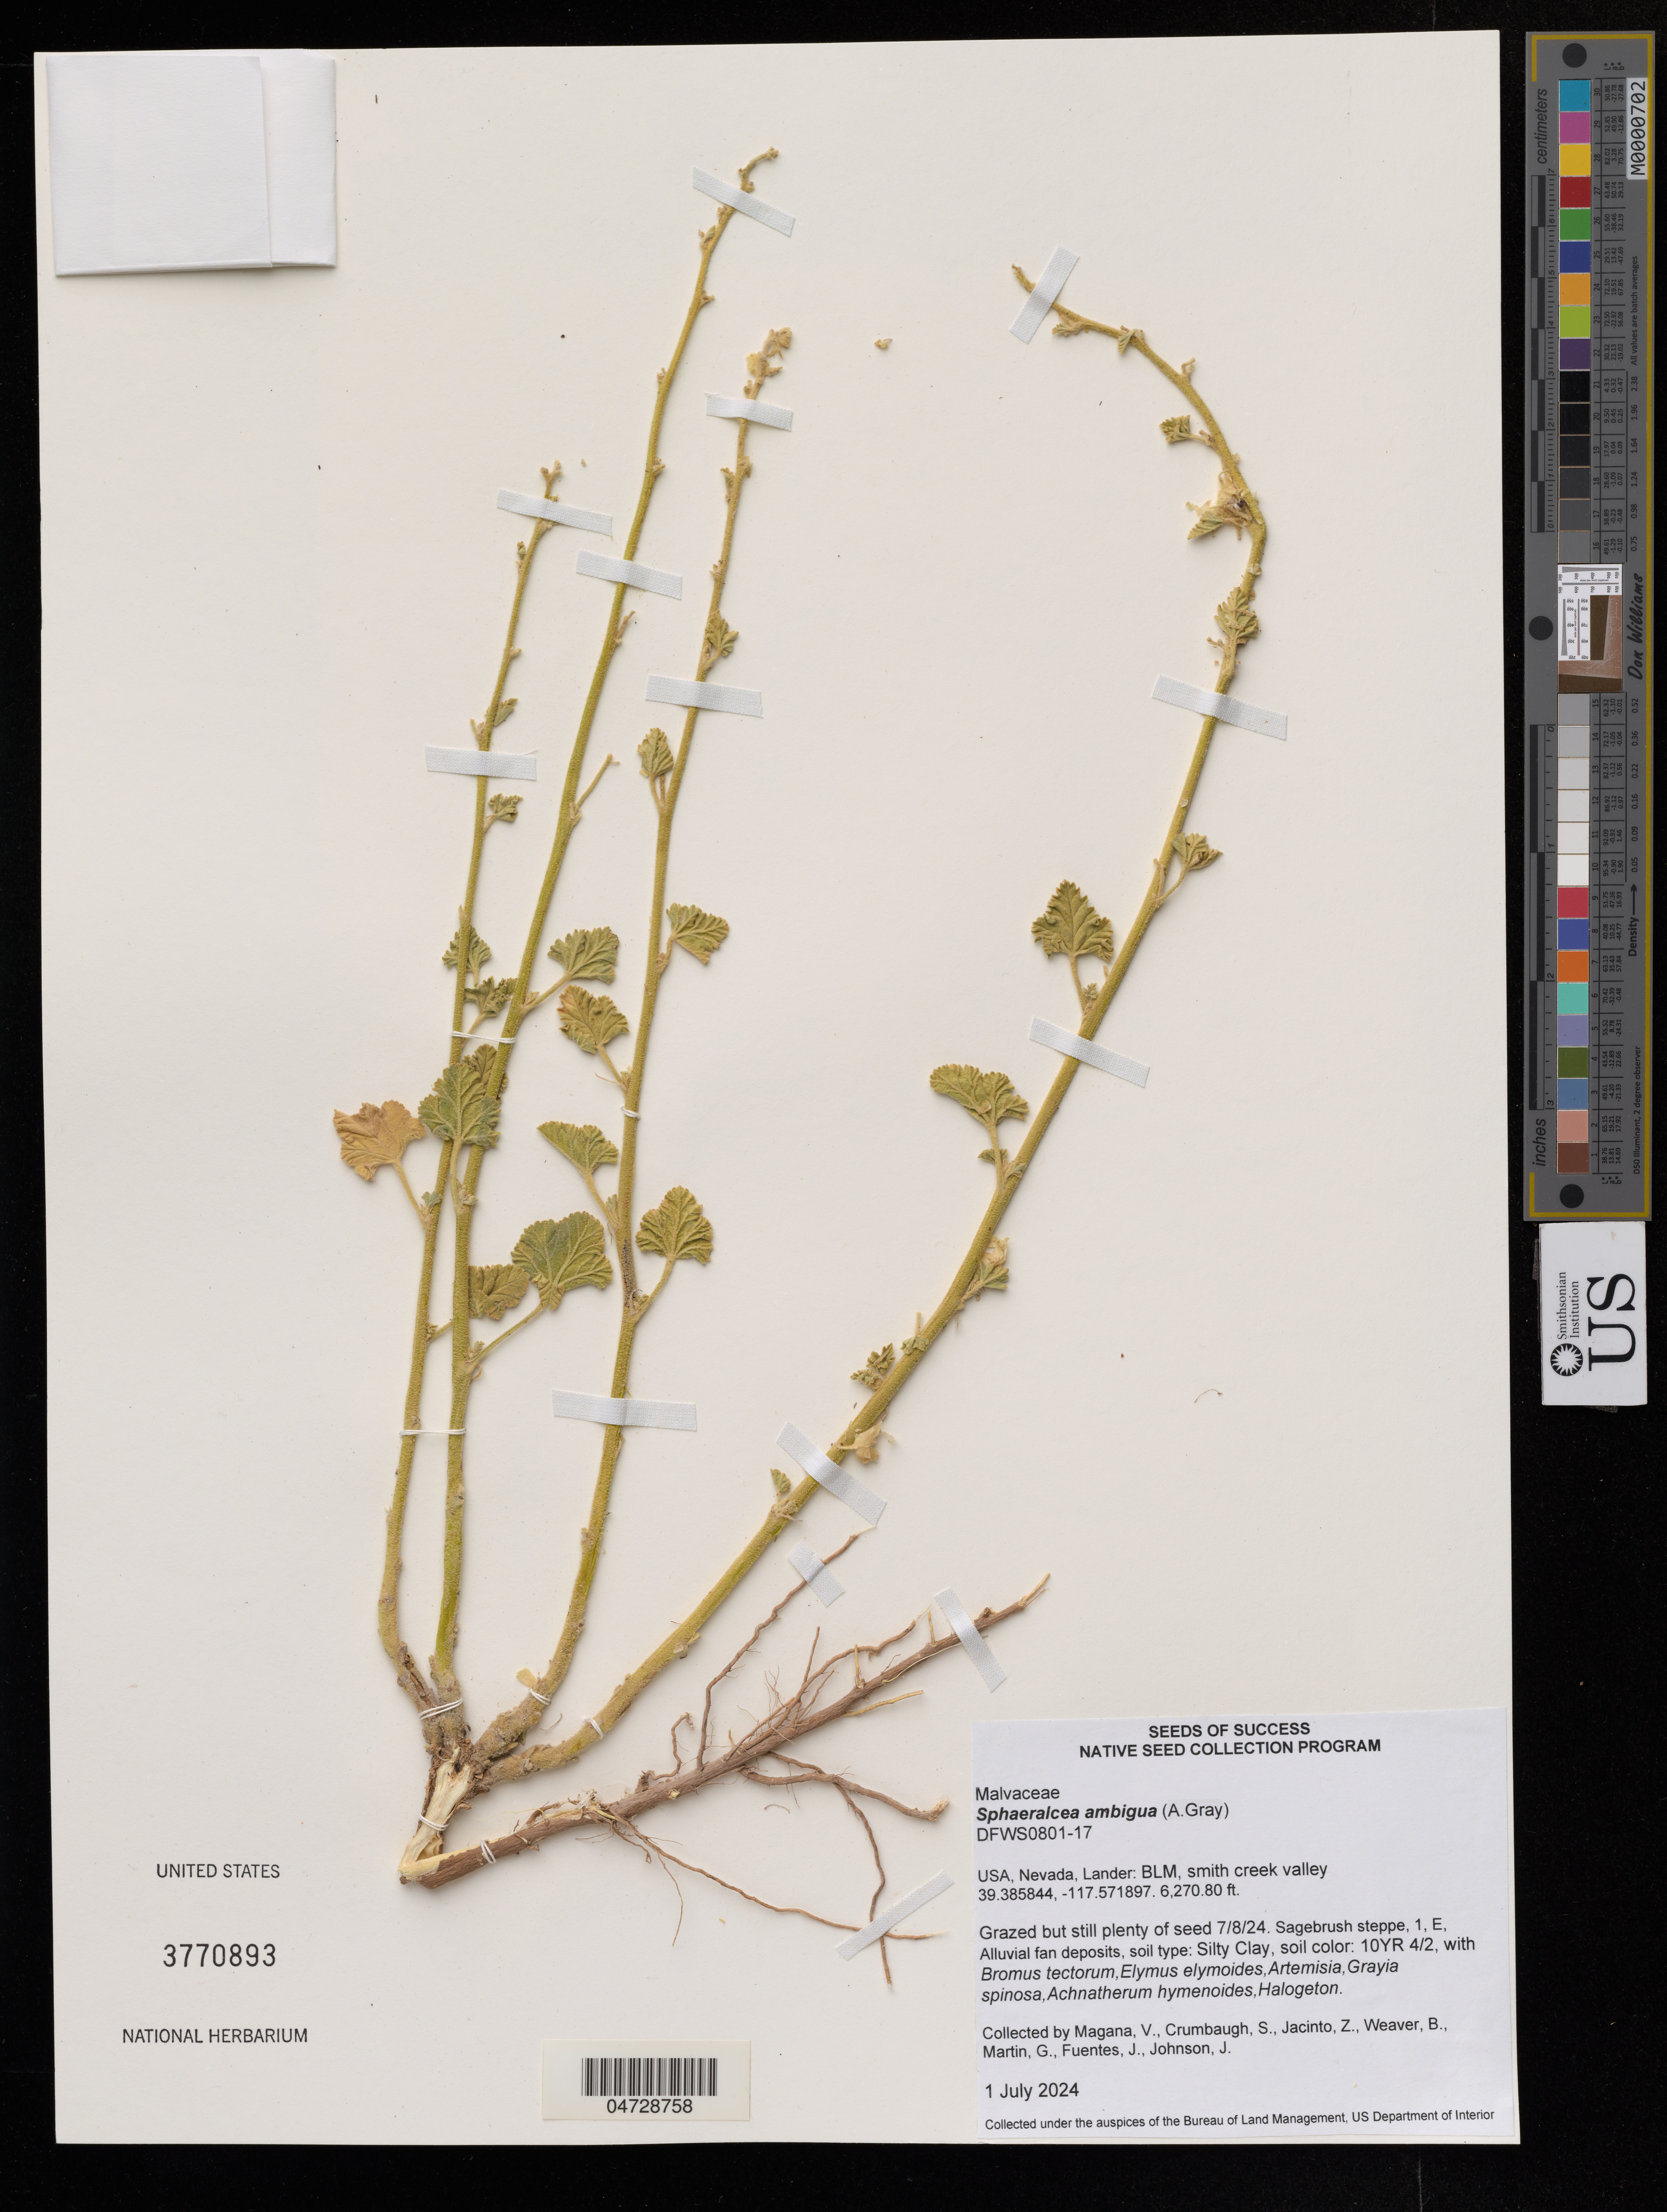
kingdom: Plantae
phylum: Tracheophyta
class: Magnoliopsida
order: Malvales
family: Malvaceae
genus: Sphaeralcea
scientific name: Sphaeralcea ambigua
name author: A. Gray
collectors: V. Magana, S. Crumbaug & Z. Jacinto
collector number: DFWS0801-17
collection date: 2024-07-01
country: United States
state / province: Nevada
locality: Lander: BLM, smith creek valley.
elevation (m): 1911.34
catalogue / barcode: US 3770893